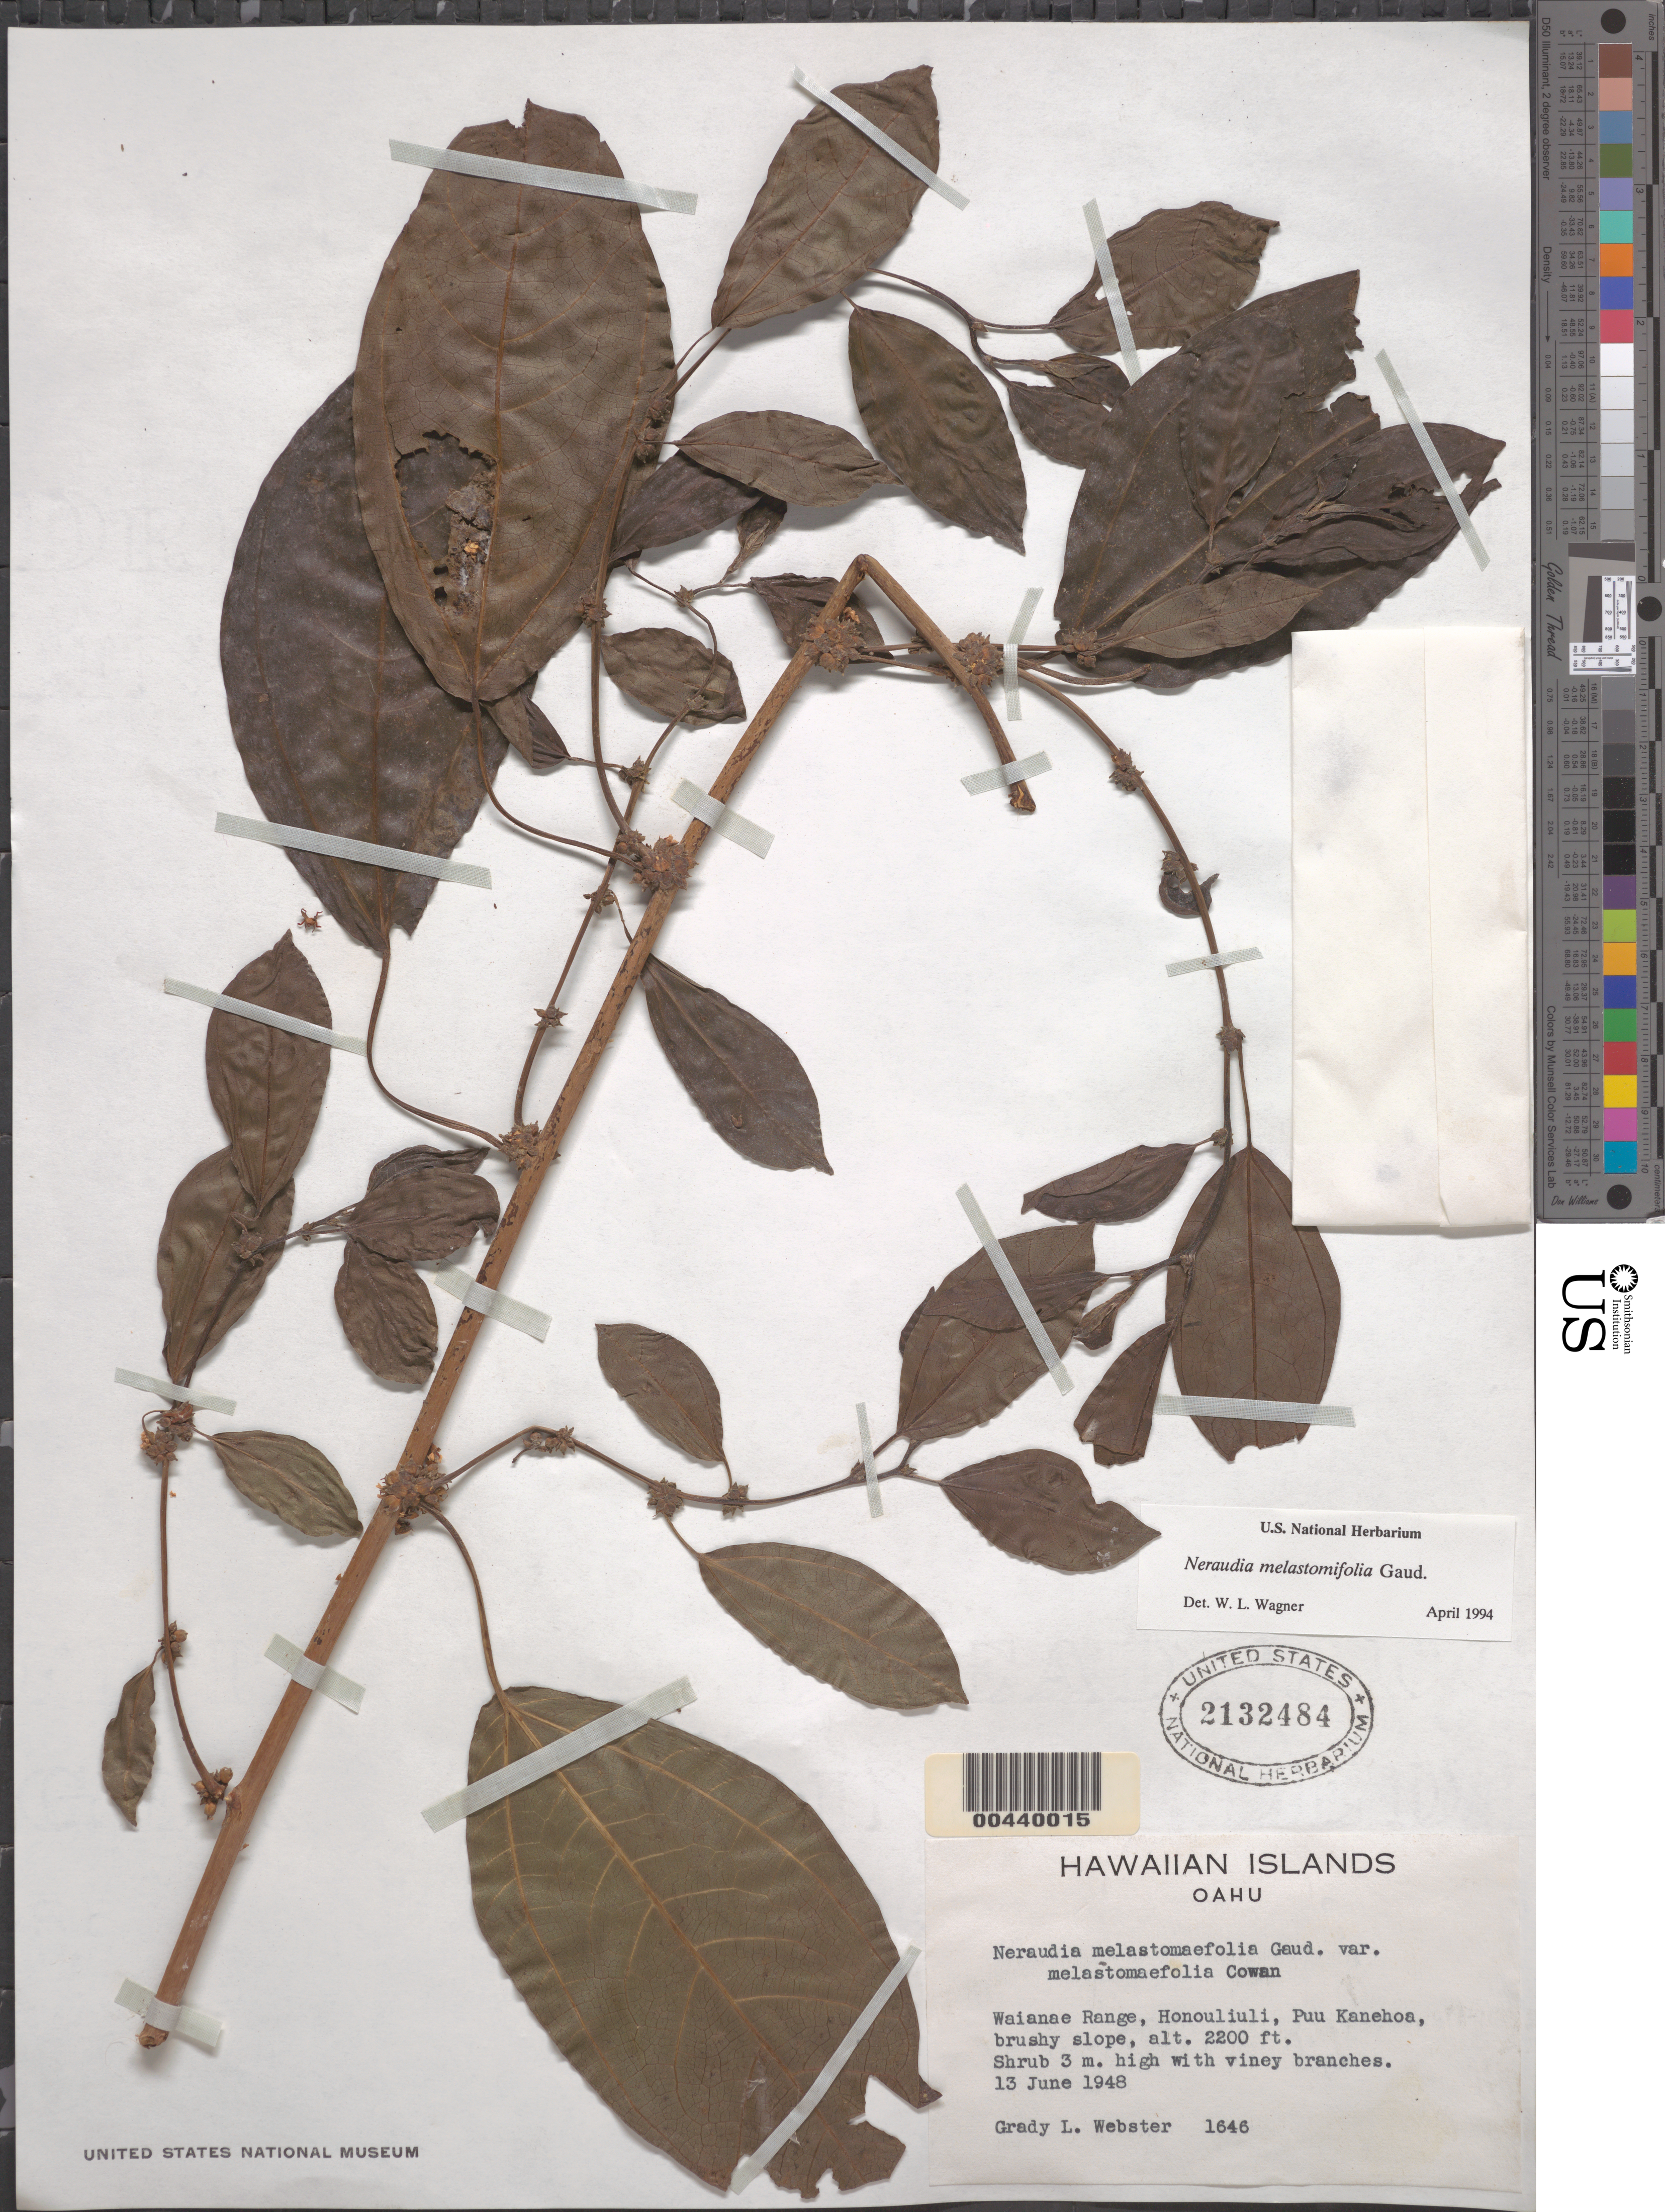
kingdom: Plantae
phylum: Tracheophyta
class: Magnoliopsida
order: Rosales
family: Urticaceae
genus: Neraudia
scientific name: Neraudia melastomifolia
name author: Gaudich.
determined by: Wagner, W. L., (BOT), Smithsonian Institution - National Museum of Natural History (UNITED STATES)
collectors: G. L. Webster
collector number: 1646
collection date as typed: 13 Jun 1948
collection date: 1948-06-13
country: United States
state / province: Hawaii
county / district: Honolulu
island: Oahu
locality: Waianae Range, Honouliuli, Puu Kanehoa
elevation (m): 671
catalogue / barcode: US 2132484